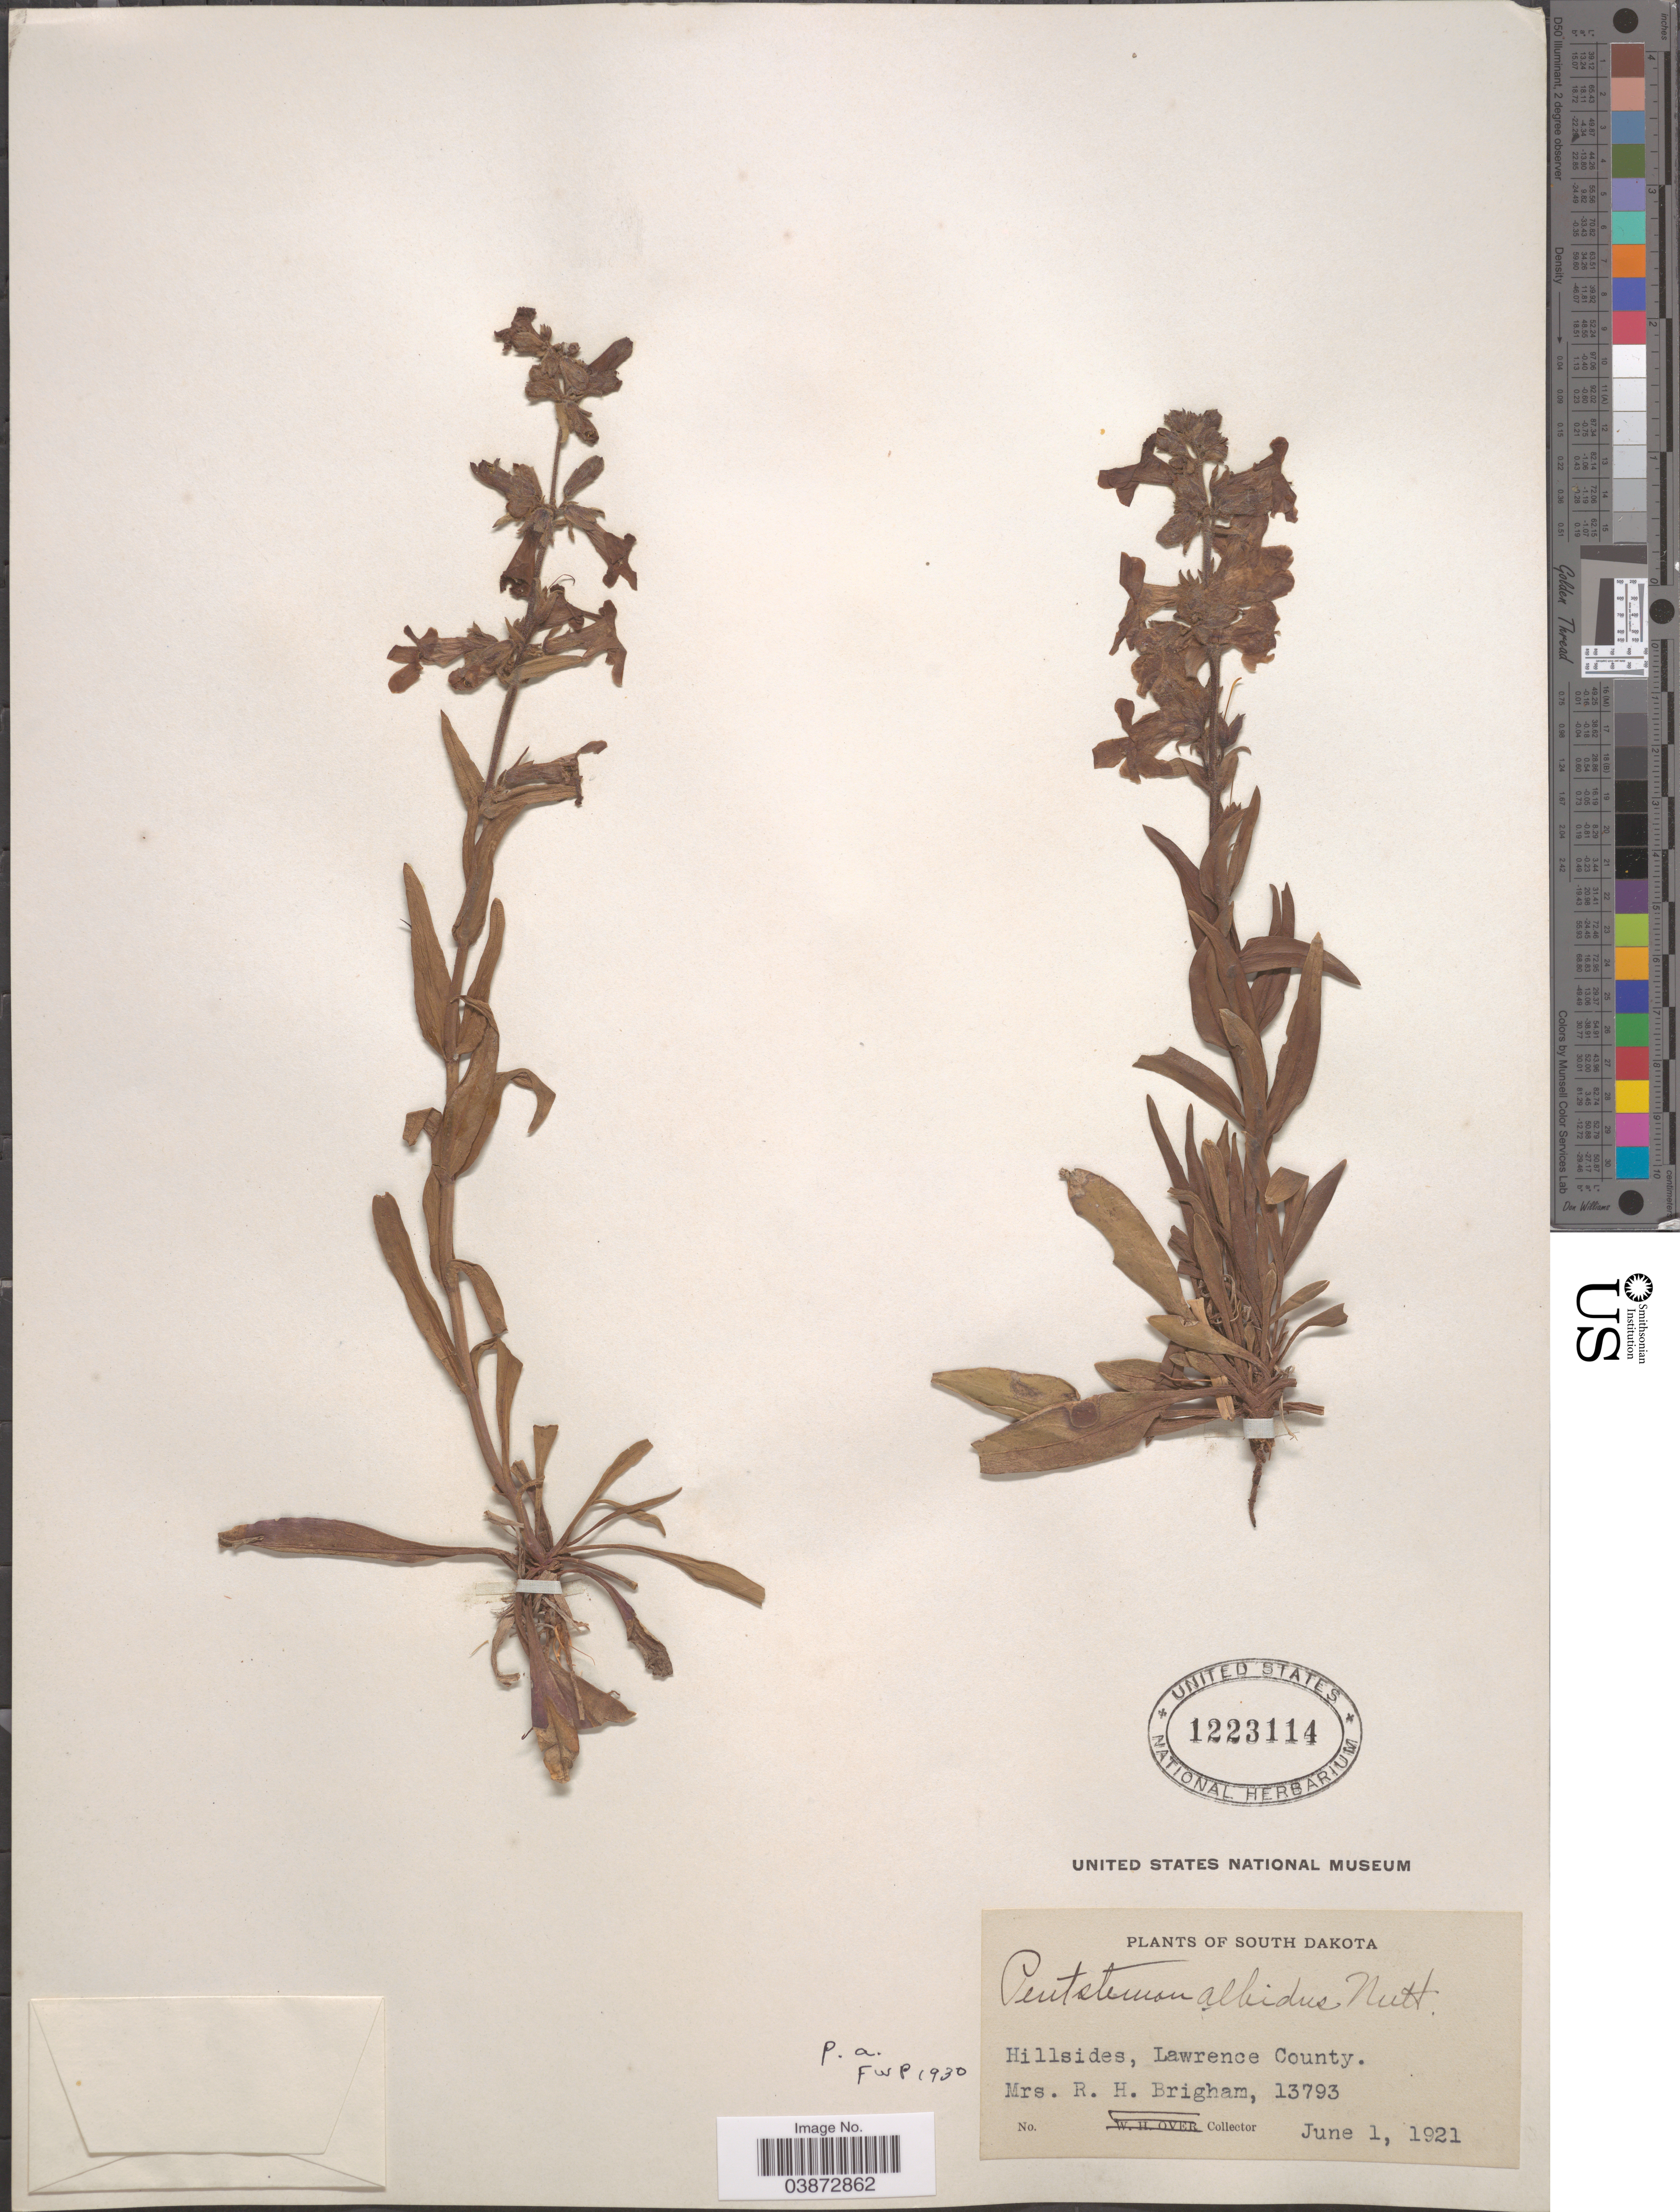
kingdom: Plantae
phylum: Tracheophyta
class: Magnoliopsida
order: Lamiales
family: Plantaginaceae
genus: Penstemon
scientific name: Penstemon albidus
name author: Nutt.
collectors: R. Brigham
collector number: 13793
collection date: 1921-06-01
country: United States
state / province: South Dakota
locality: Hillsides, Lawrence County.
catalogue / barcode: US 1223114